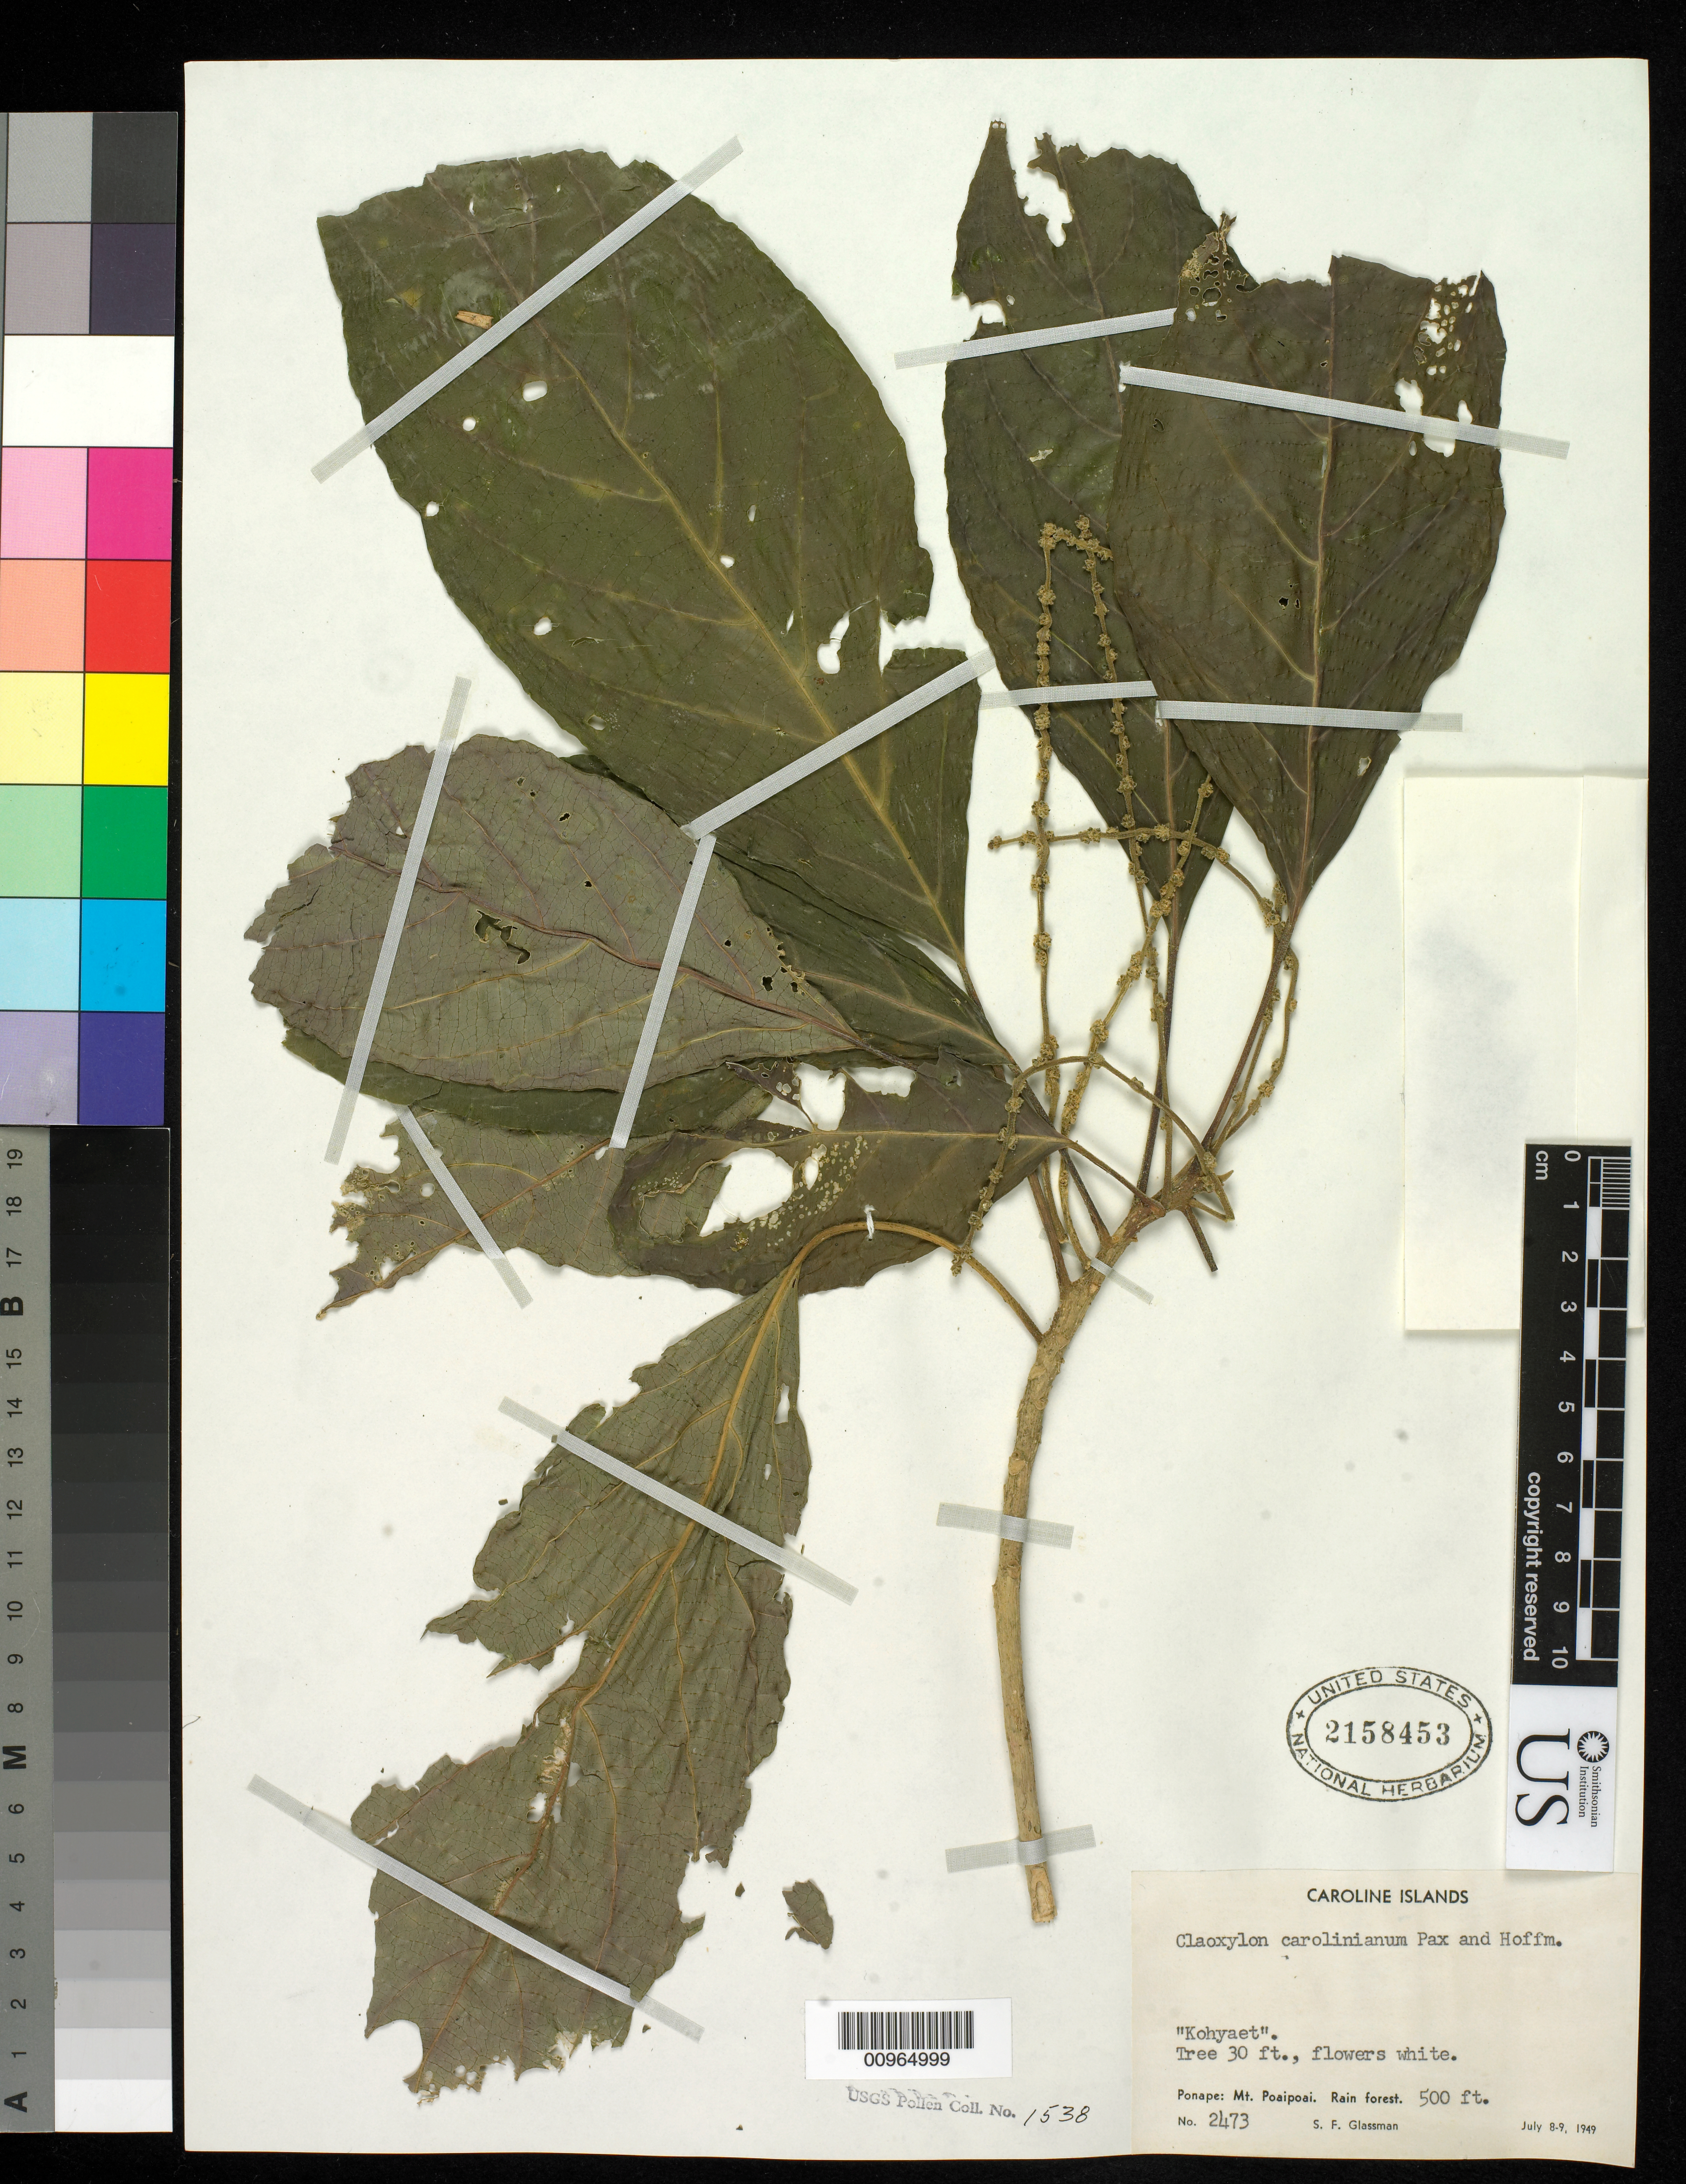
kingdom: Plantae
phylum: Tracheophyta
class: Magnoliopsida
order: Malpighiales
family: Euphorbiaceae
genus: Claoxylon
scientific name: Claoxylon carolinianum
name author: Pax & K. Hoffm.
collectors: S. F. Glassman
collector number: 2473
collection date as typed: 08 Jul 1949 to 09 Jul 1949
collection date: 1949-07-08/1949-07-09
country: Kiribati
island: Caroline Atoll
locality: Mt. Poaipoai rain forest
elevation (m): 152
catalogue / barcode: US 2158453